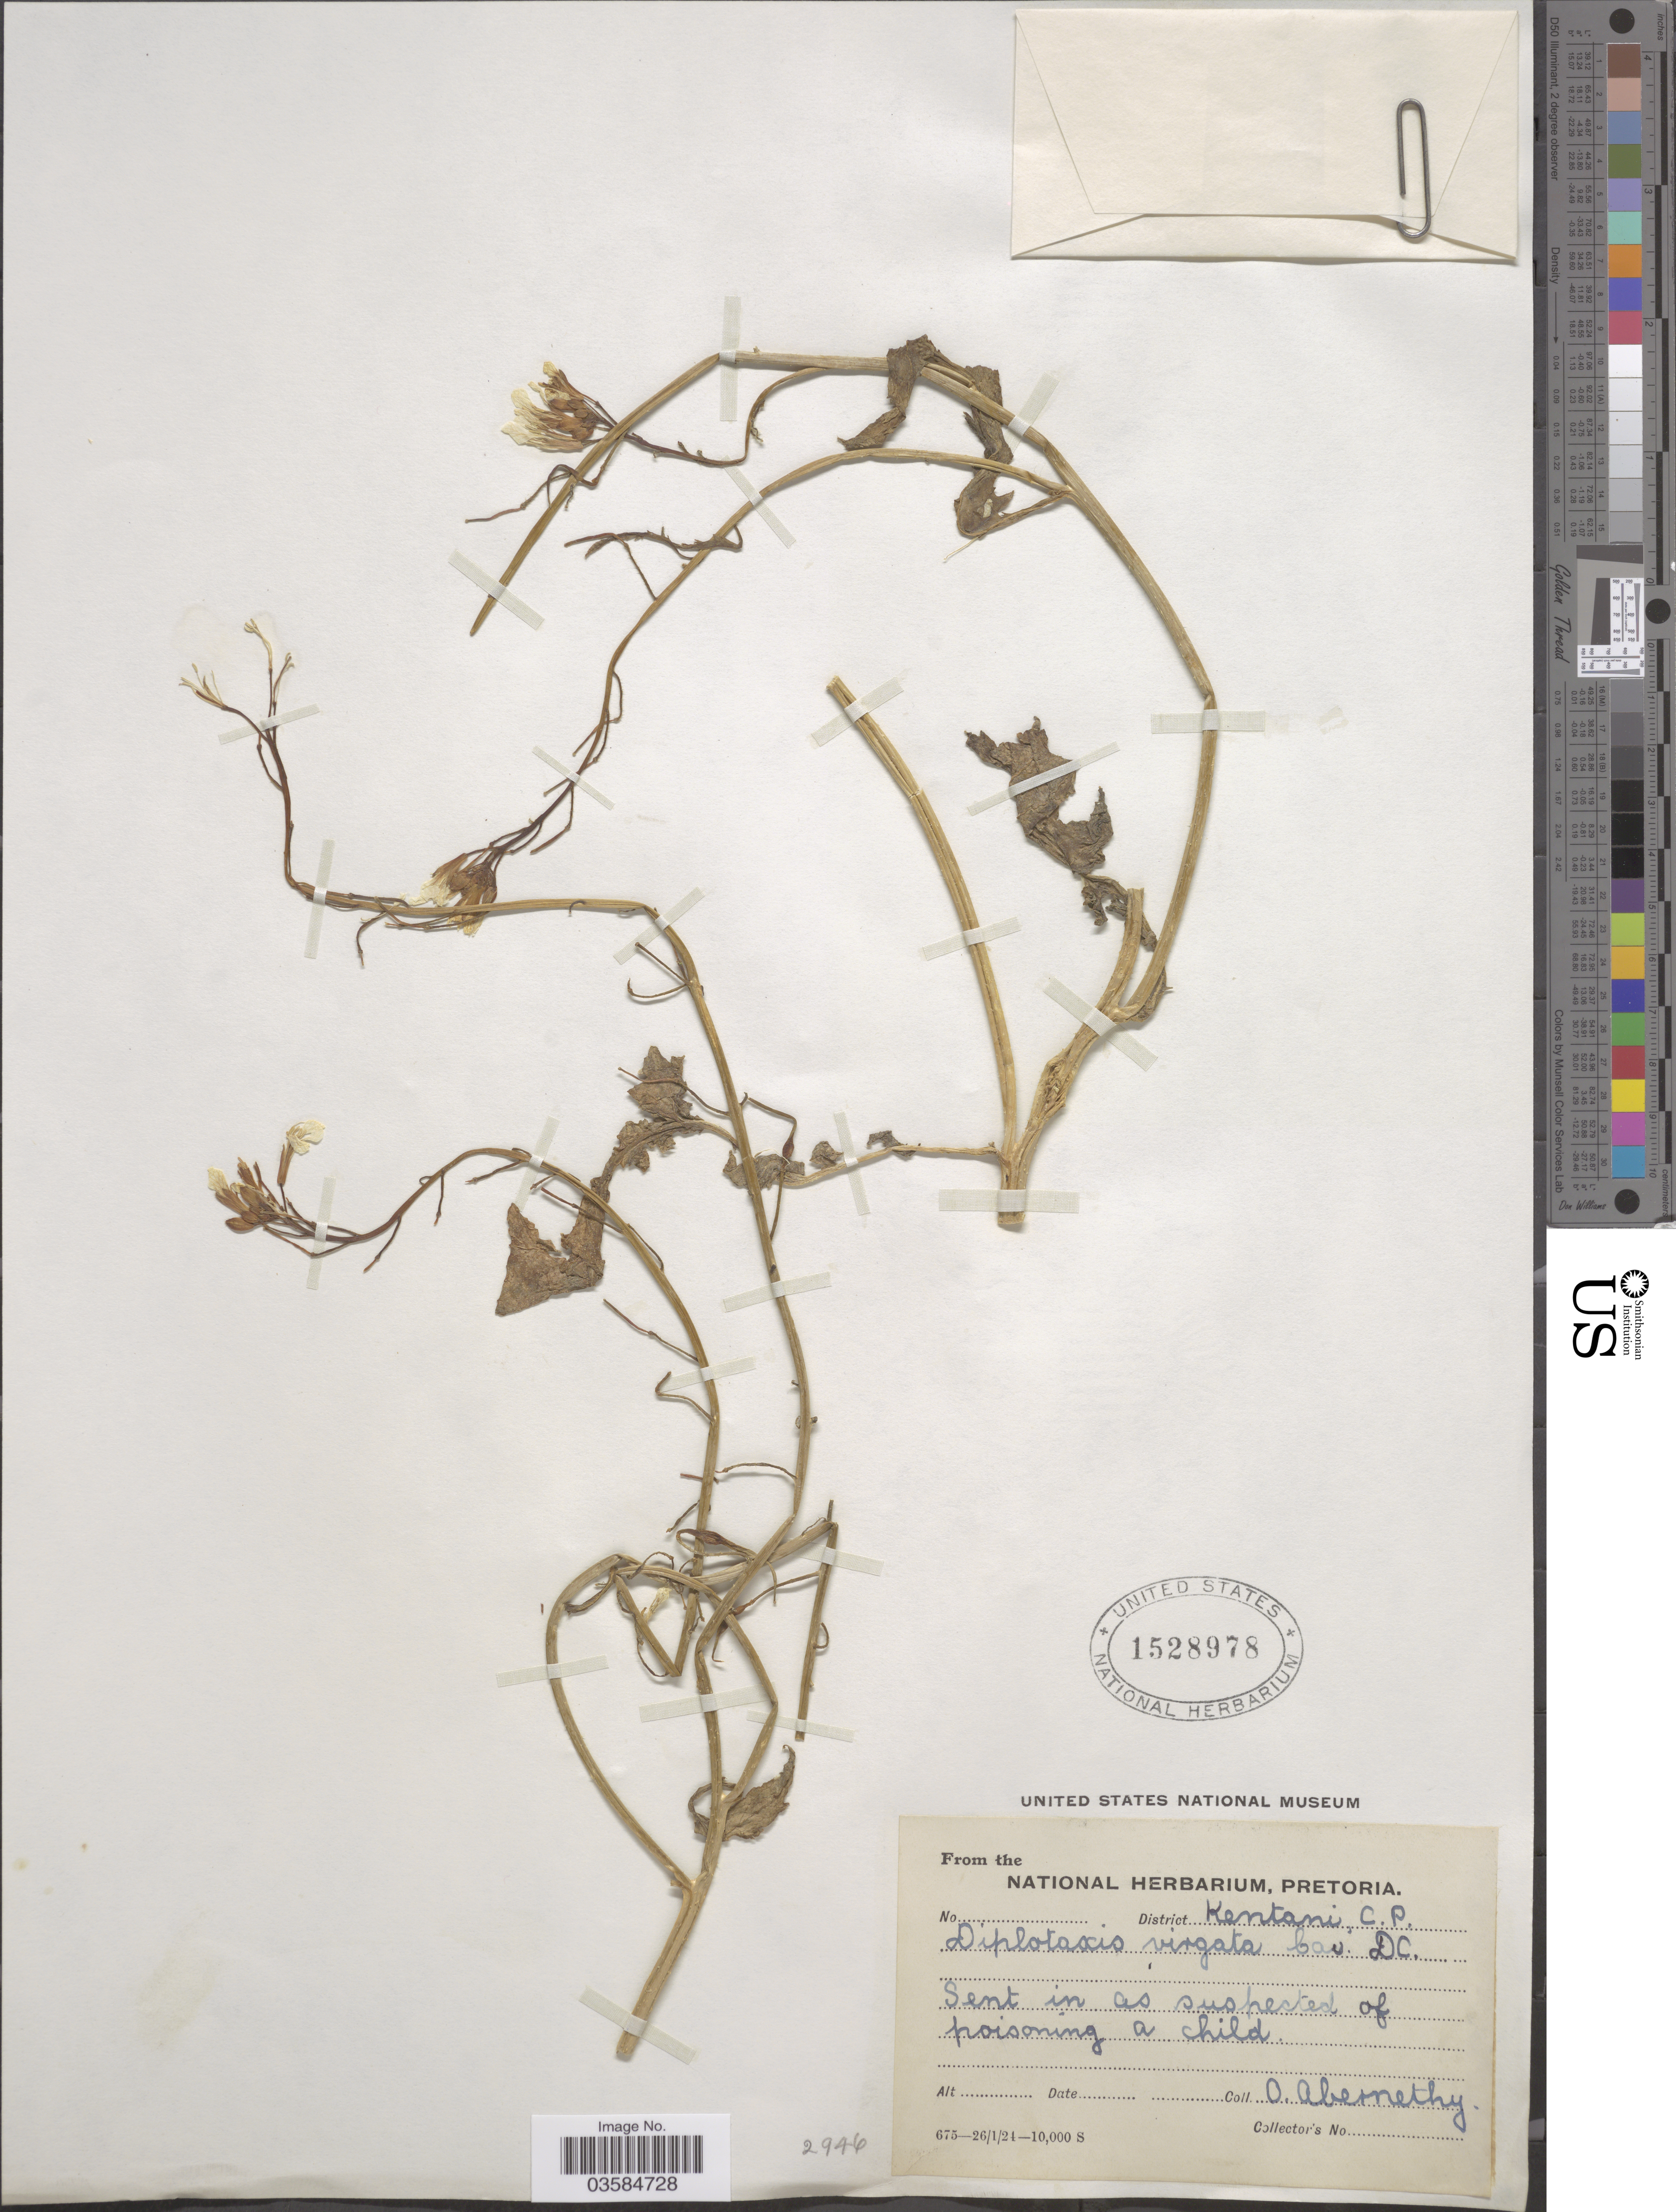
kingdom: Plantae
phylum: Tracheophyta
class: Magnoliopsida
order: Brassicales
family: Brassicaceae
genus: Diplotaxis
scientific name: Diplotaxis virgata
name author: (Cav.) DC.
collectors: O. Abernethy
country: South Africa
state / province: Eastern Cape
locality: District Kentani, C.P.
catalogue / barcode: US 1528978